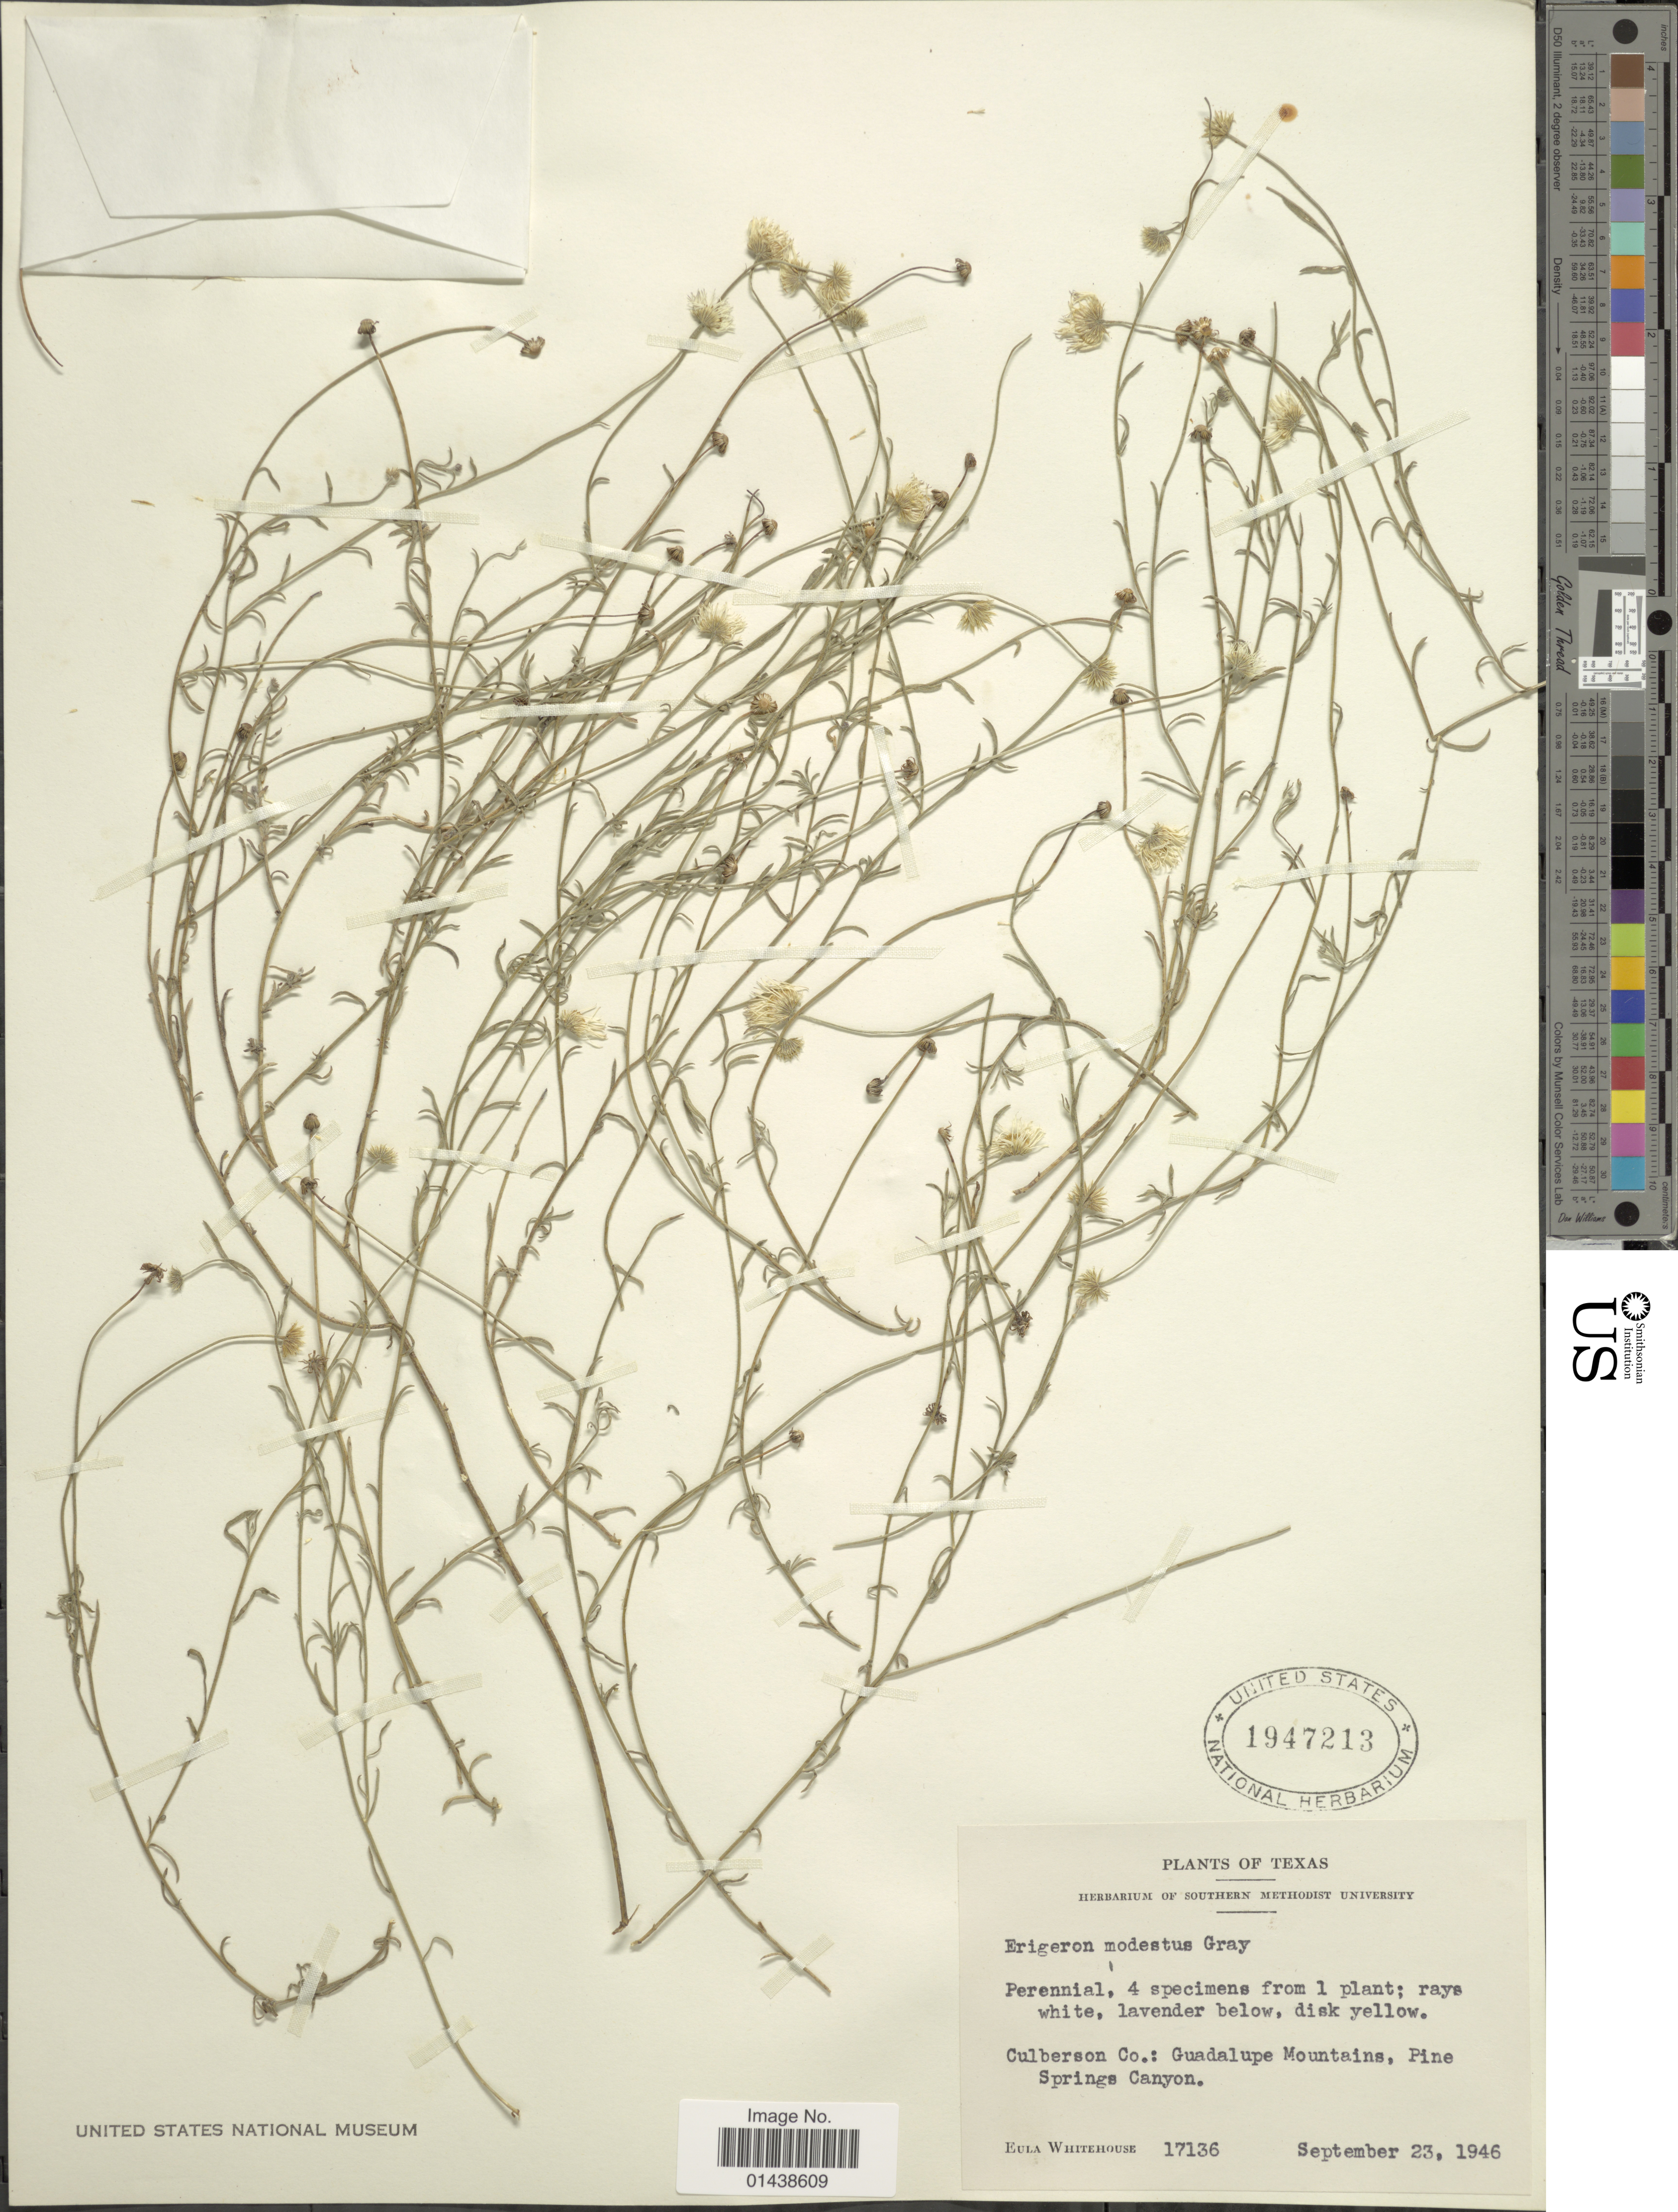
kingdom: Plantae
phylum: Tracheophyta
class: Magnoliopsida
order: Asterales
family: Asteraceae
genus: Erigeron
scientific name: Erigeron modestus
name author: A. Gray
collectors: E. Whitehouse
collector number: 17136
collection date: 1946-09-23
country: United States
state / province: Texas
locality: Culberson Co.: Guadalupe Mountains, Pine Springs Canyon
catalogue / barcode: US 1947213